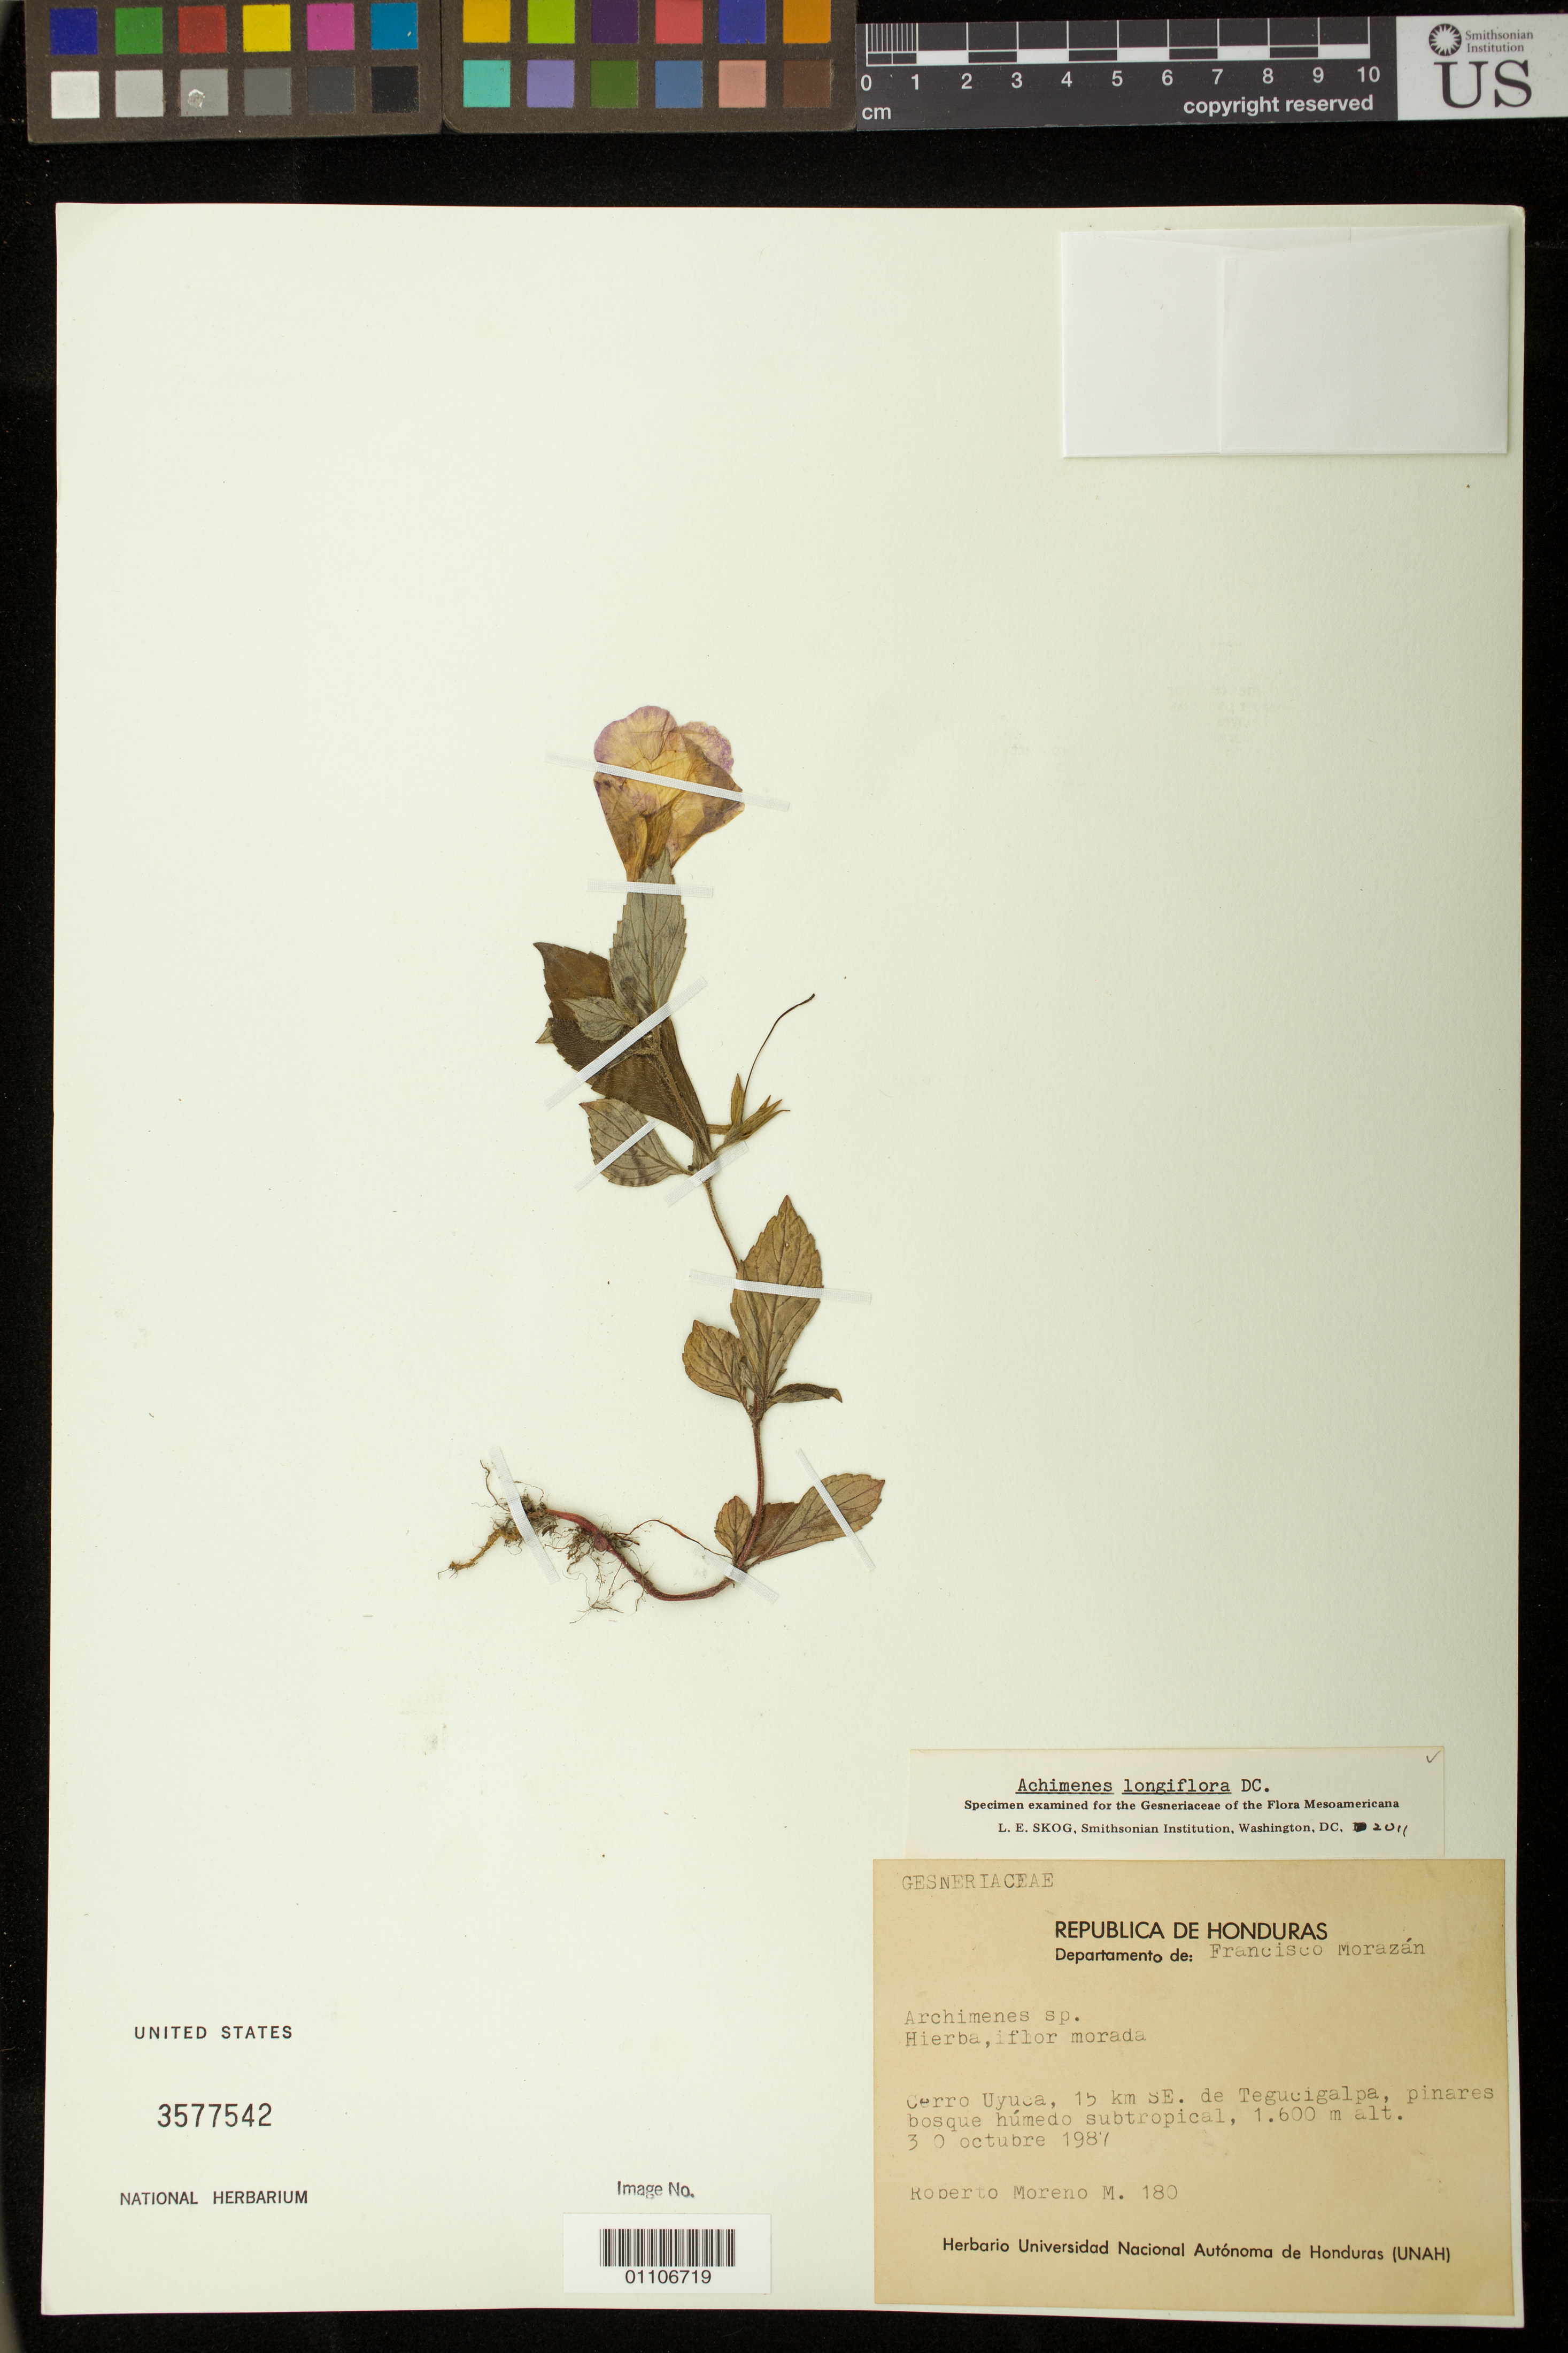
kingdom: Plantae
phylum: Tracheophyta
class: Magnoliopsida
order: Lamiales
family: Gesneriaceae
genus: Achimenes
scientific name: Achimenes longiflora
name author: DC.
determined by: Skog, Laurence E.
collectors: R. Moreno M.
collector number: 180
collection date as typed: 30 Oct 1987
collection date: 1987-10-30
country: Honduras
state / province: Fco. Morazán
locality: Cerro Uyuca, 15 km SE de Tegucigalpa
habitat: Pinares, bosque humedo subtropical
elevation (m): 1600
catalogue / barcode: US 3577542